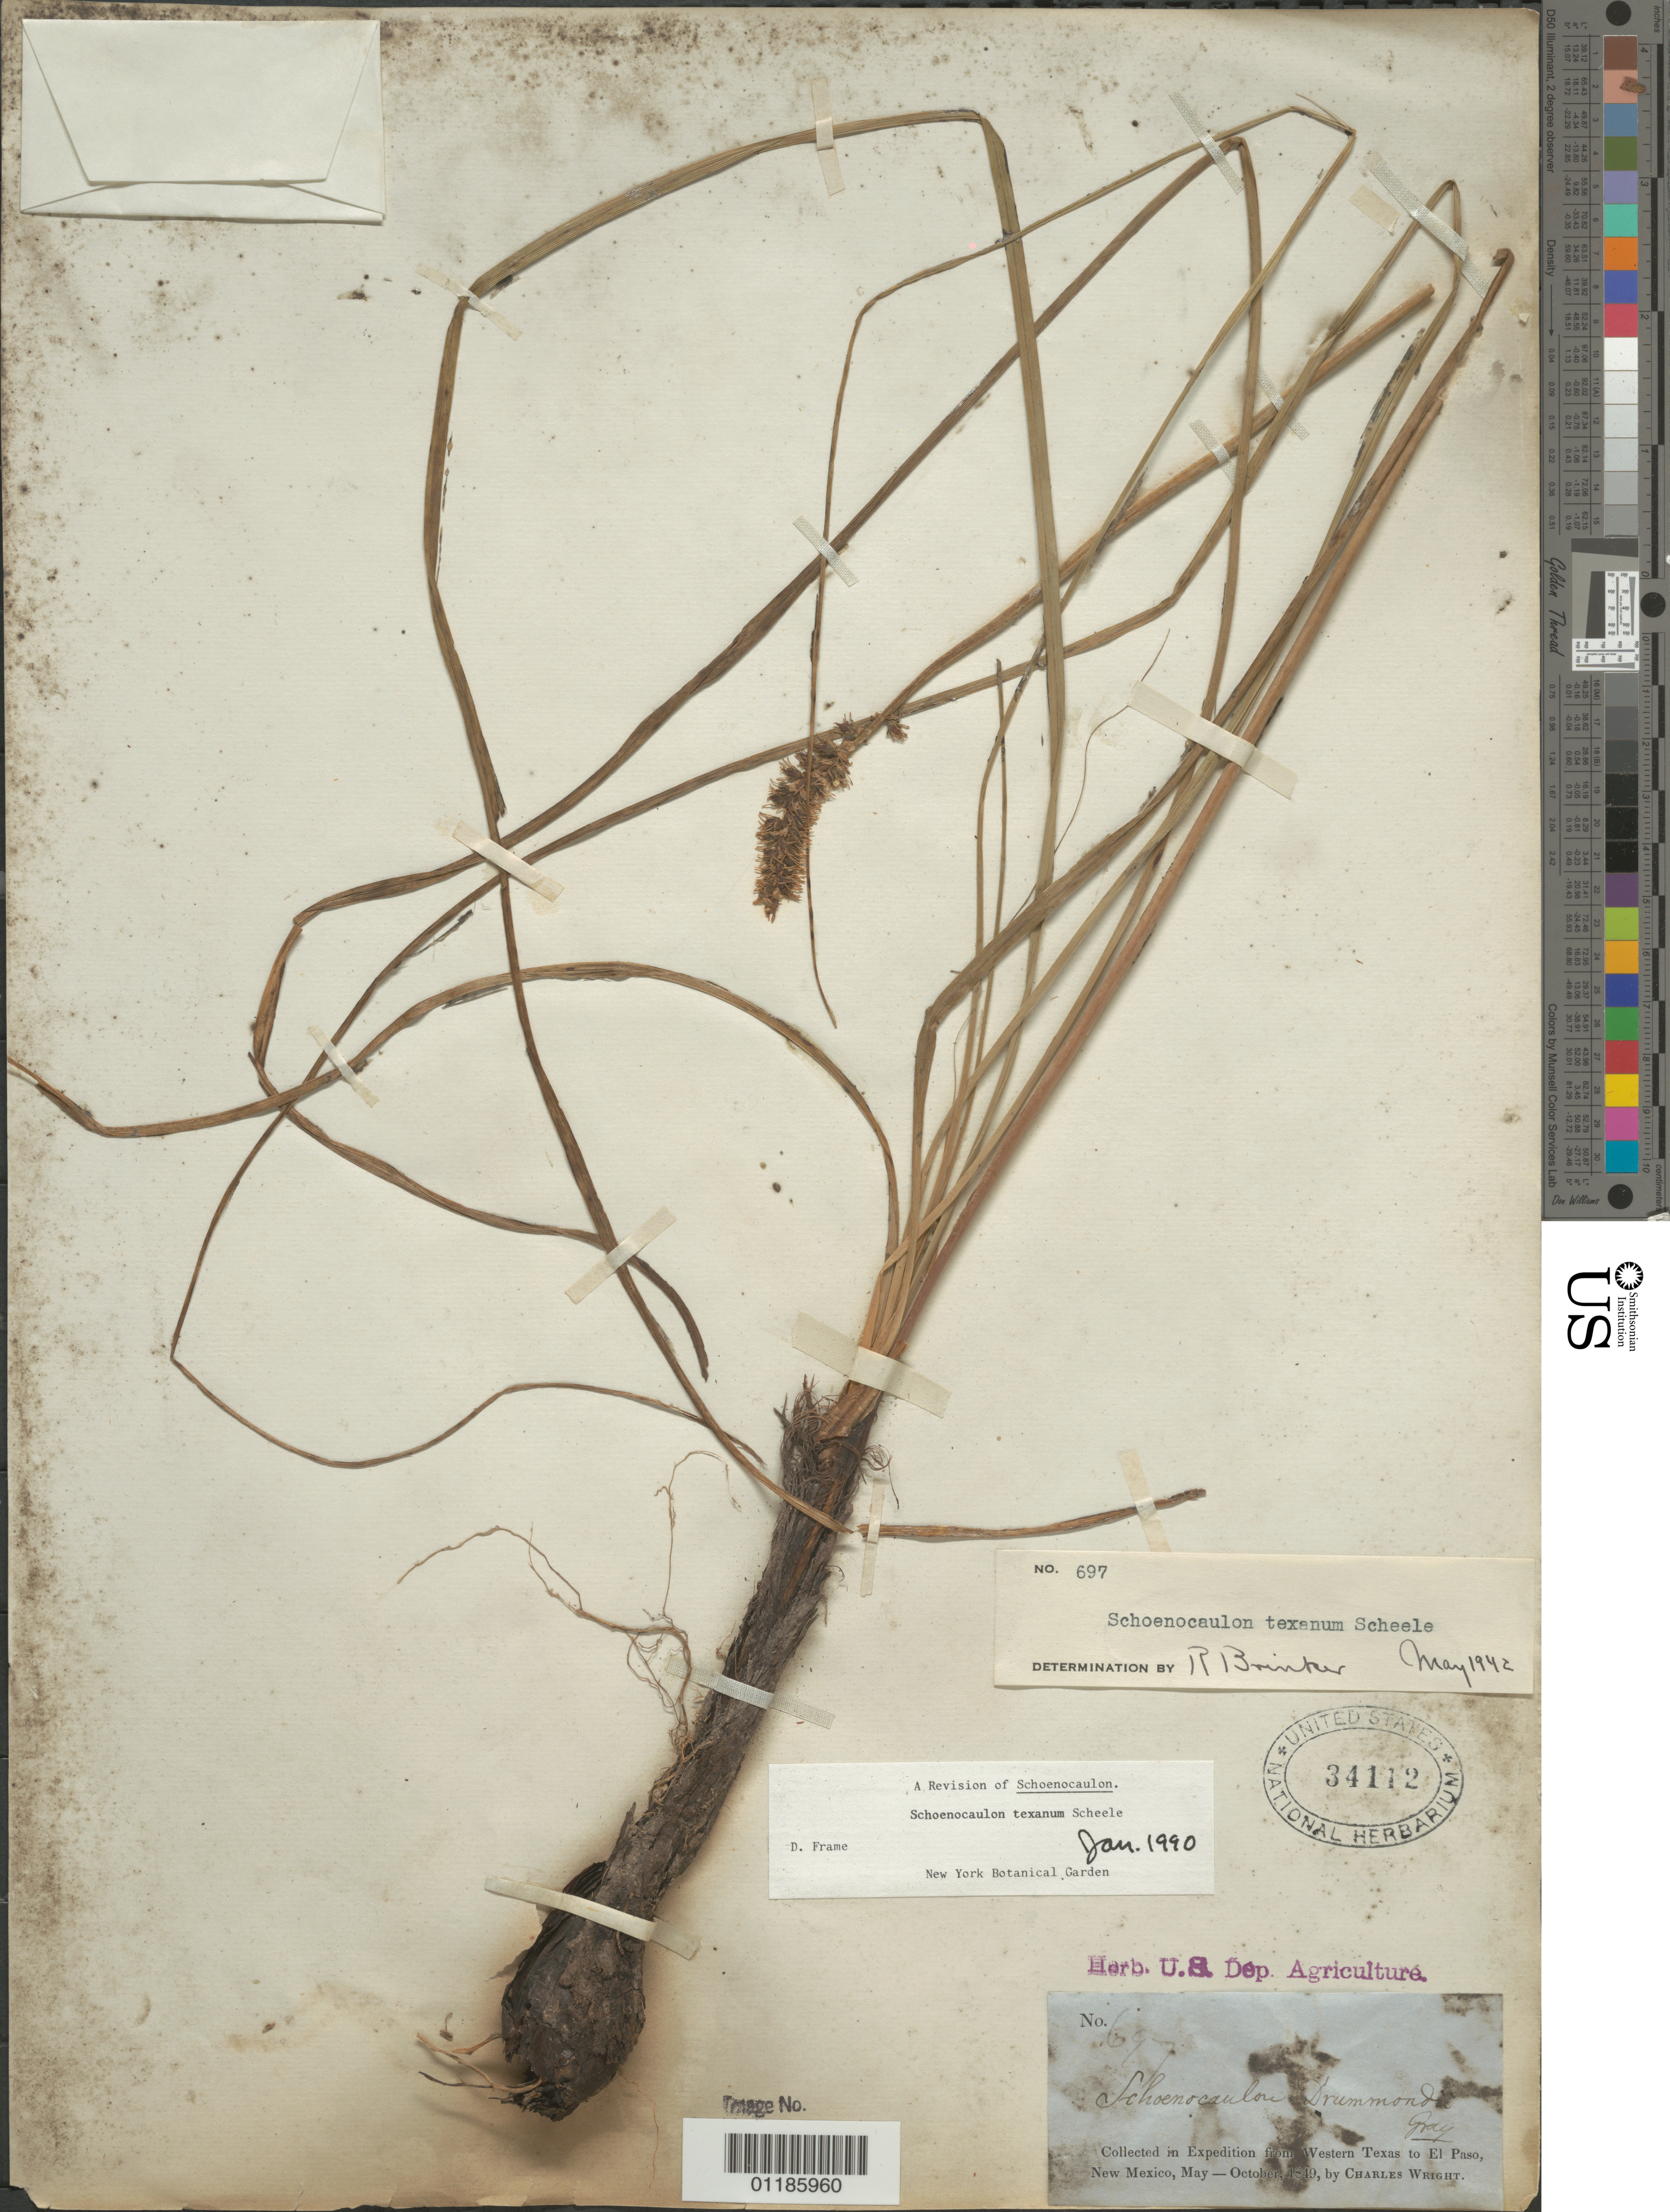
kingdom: Plantae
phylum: Tracheophyta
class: Liliopsida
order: Liliales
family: Melanthiaceae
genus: Schoenocaulon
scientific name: Schoenocaulon texanum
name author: Scheele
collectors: C. Wright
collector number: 697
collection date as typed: May 1849 to -- Oct1849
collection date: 1849-05/1849-10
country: United States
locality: From Western Texas to El Paso, New Mexico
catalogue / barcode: US 34112